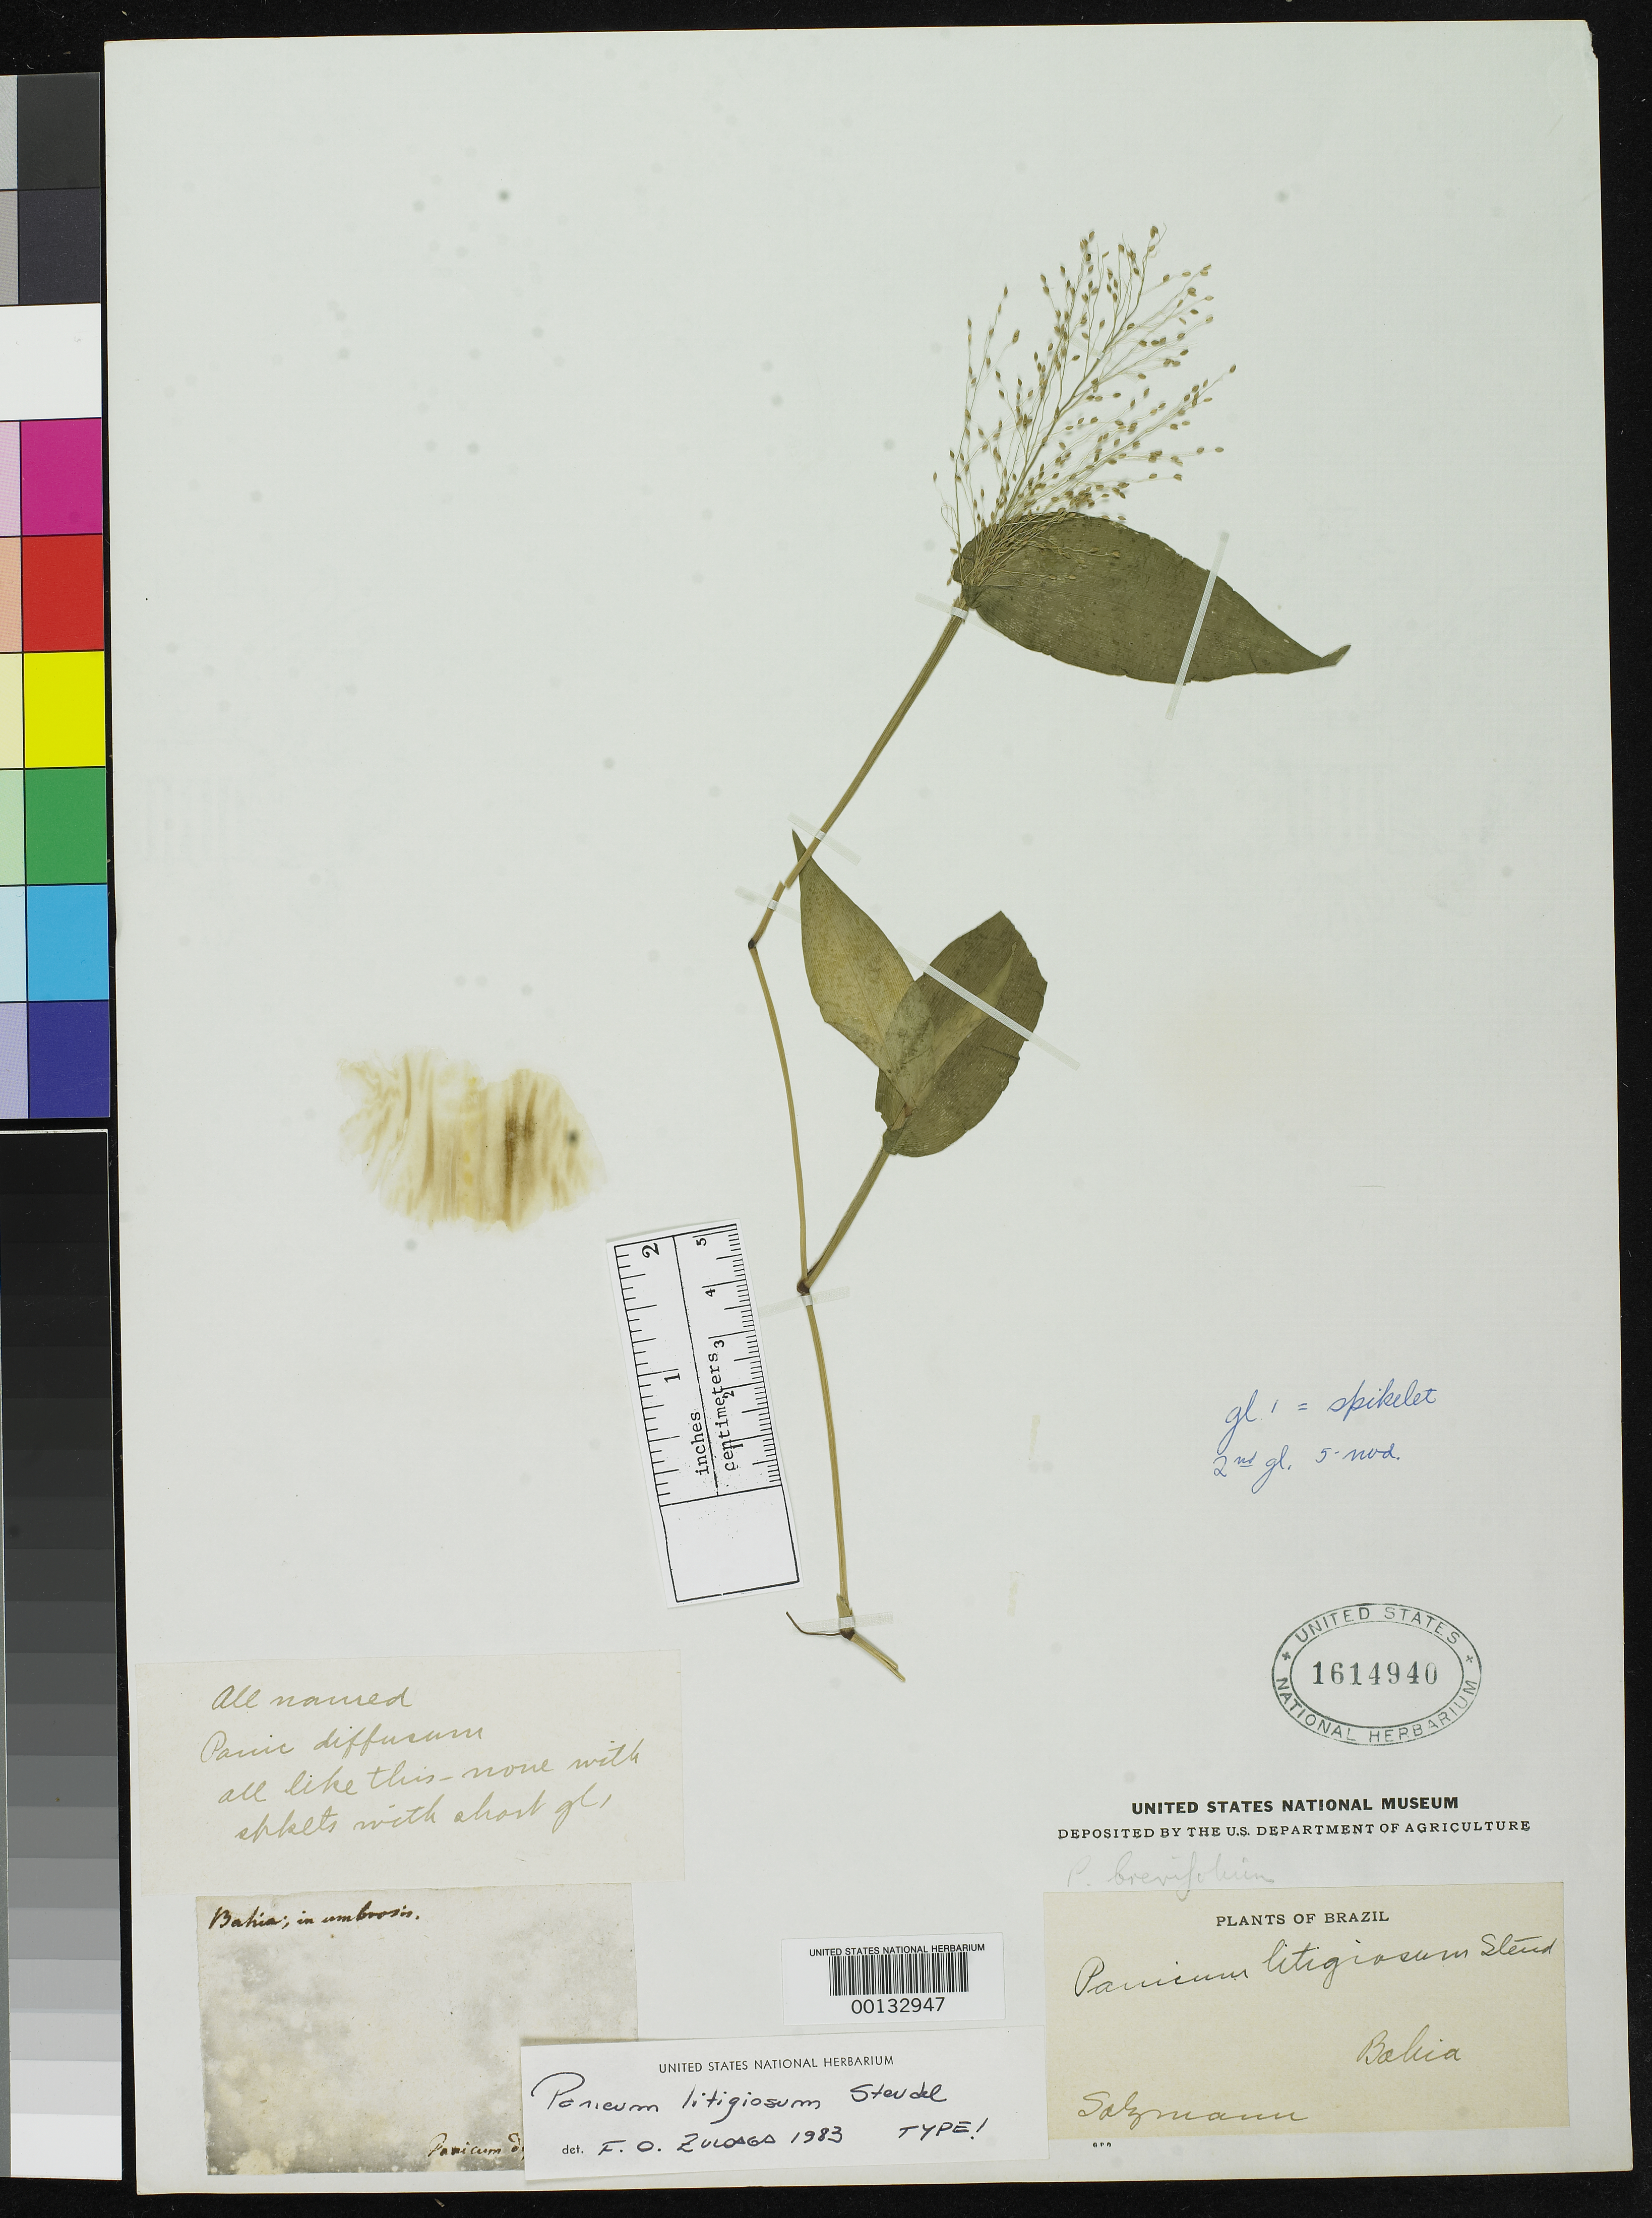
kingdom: Plantae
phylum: Tracheophyta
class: Liliopsida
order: Poales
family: Poaceae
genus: Panicum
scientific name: Panicum litigosum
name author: Steud.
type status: Type Collection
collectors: P. Salzmann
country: Brazil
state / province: Bahia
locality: North of Esplanda city on road to Jaquera.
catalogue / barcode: US 1614940